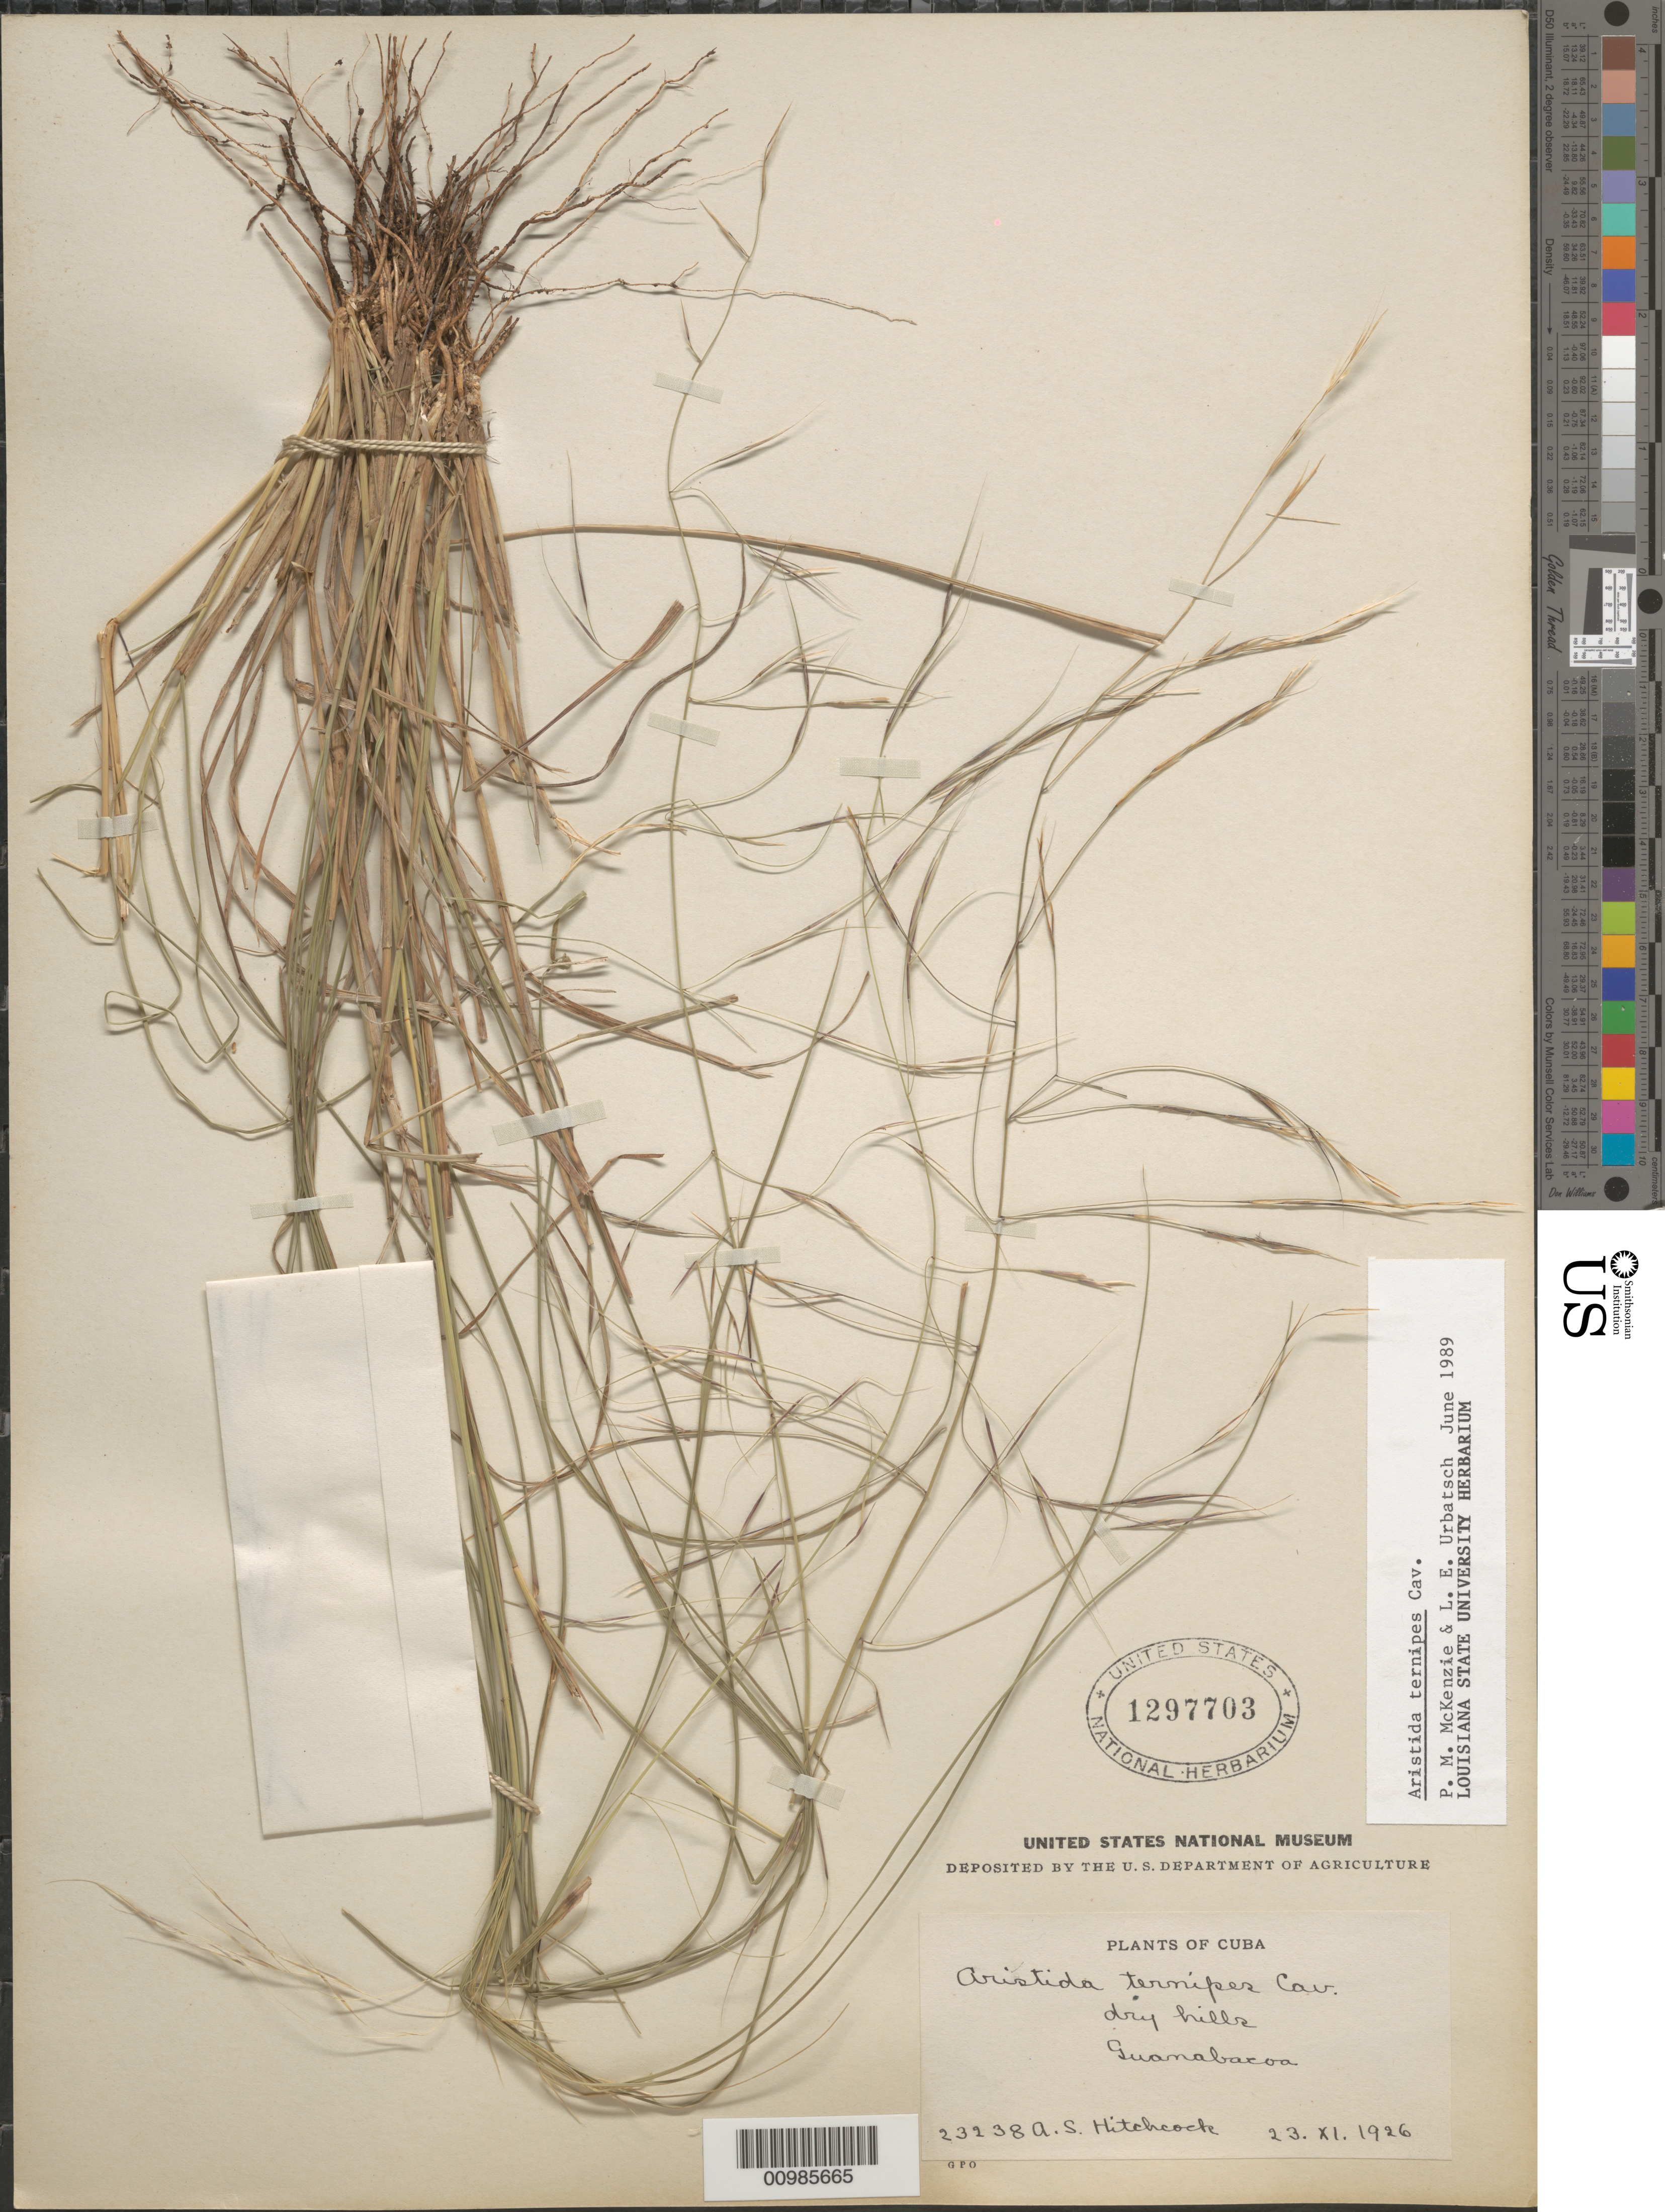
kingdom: Plantae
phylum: Tracheophyta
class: Liliopsida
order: Poales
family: Poaceae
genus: Aristida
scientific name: Aristida ternipes var. ternipes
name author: Cav.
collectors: A. S. Hitchcock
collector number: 23238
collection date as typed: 23 Nov 1926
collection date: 1926-11-23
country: Cuba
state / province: La Habana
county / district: Municipio Guanabacoa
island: Cuba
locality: Guanabacoa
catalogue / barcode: US 1297703